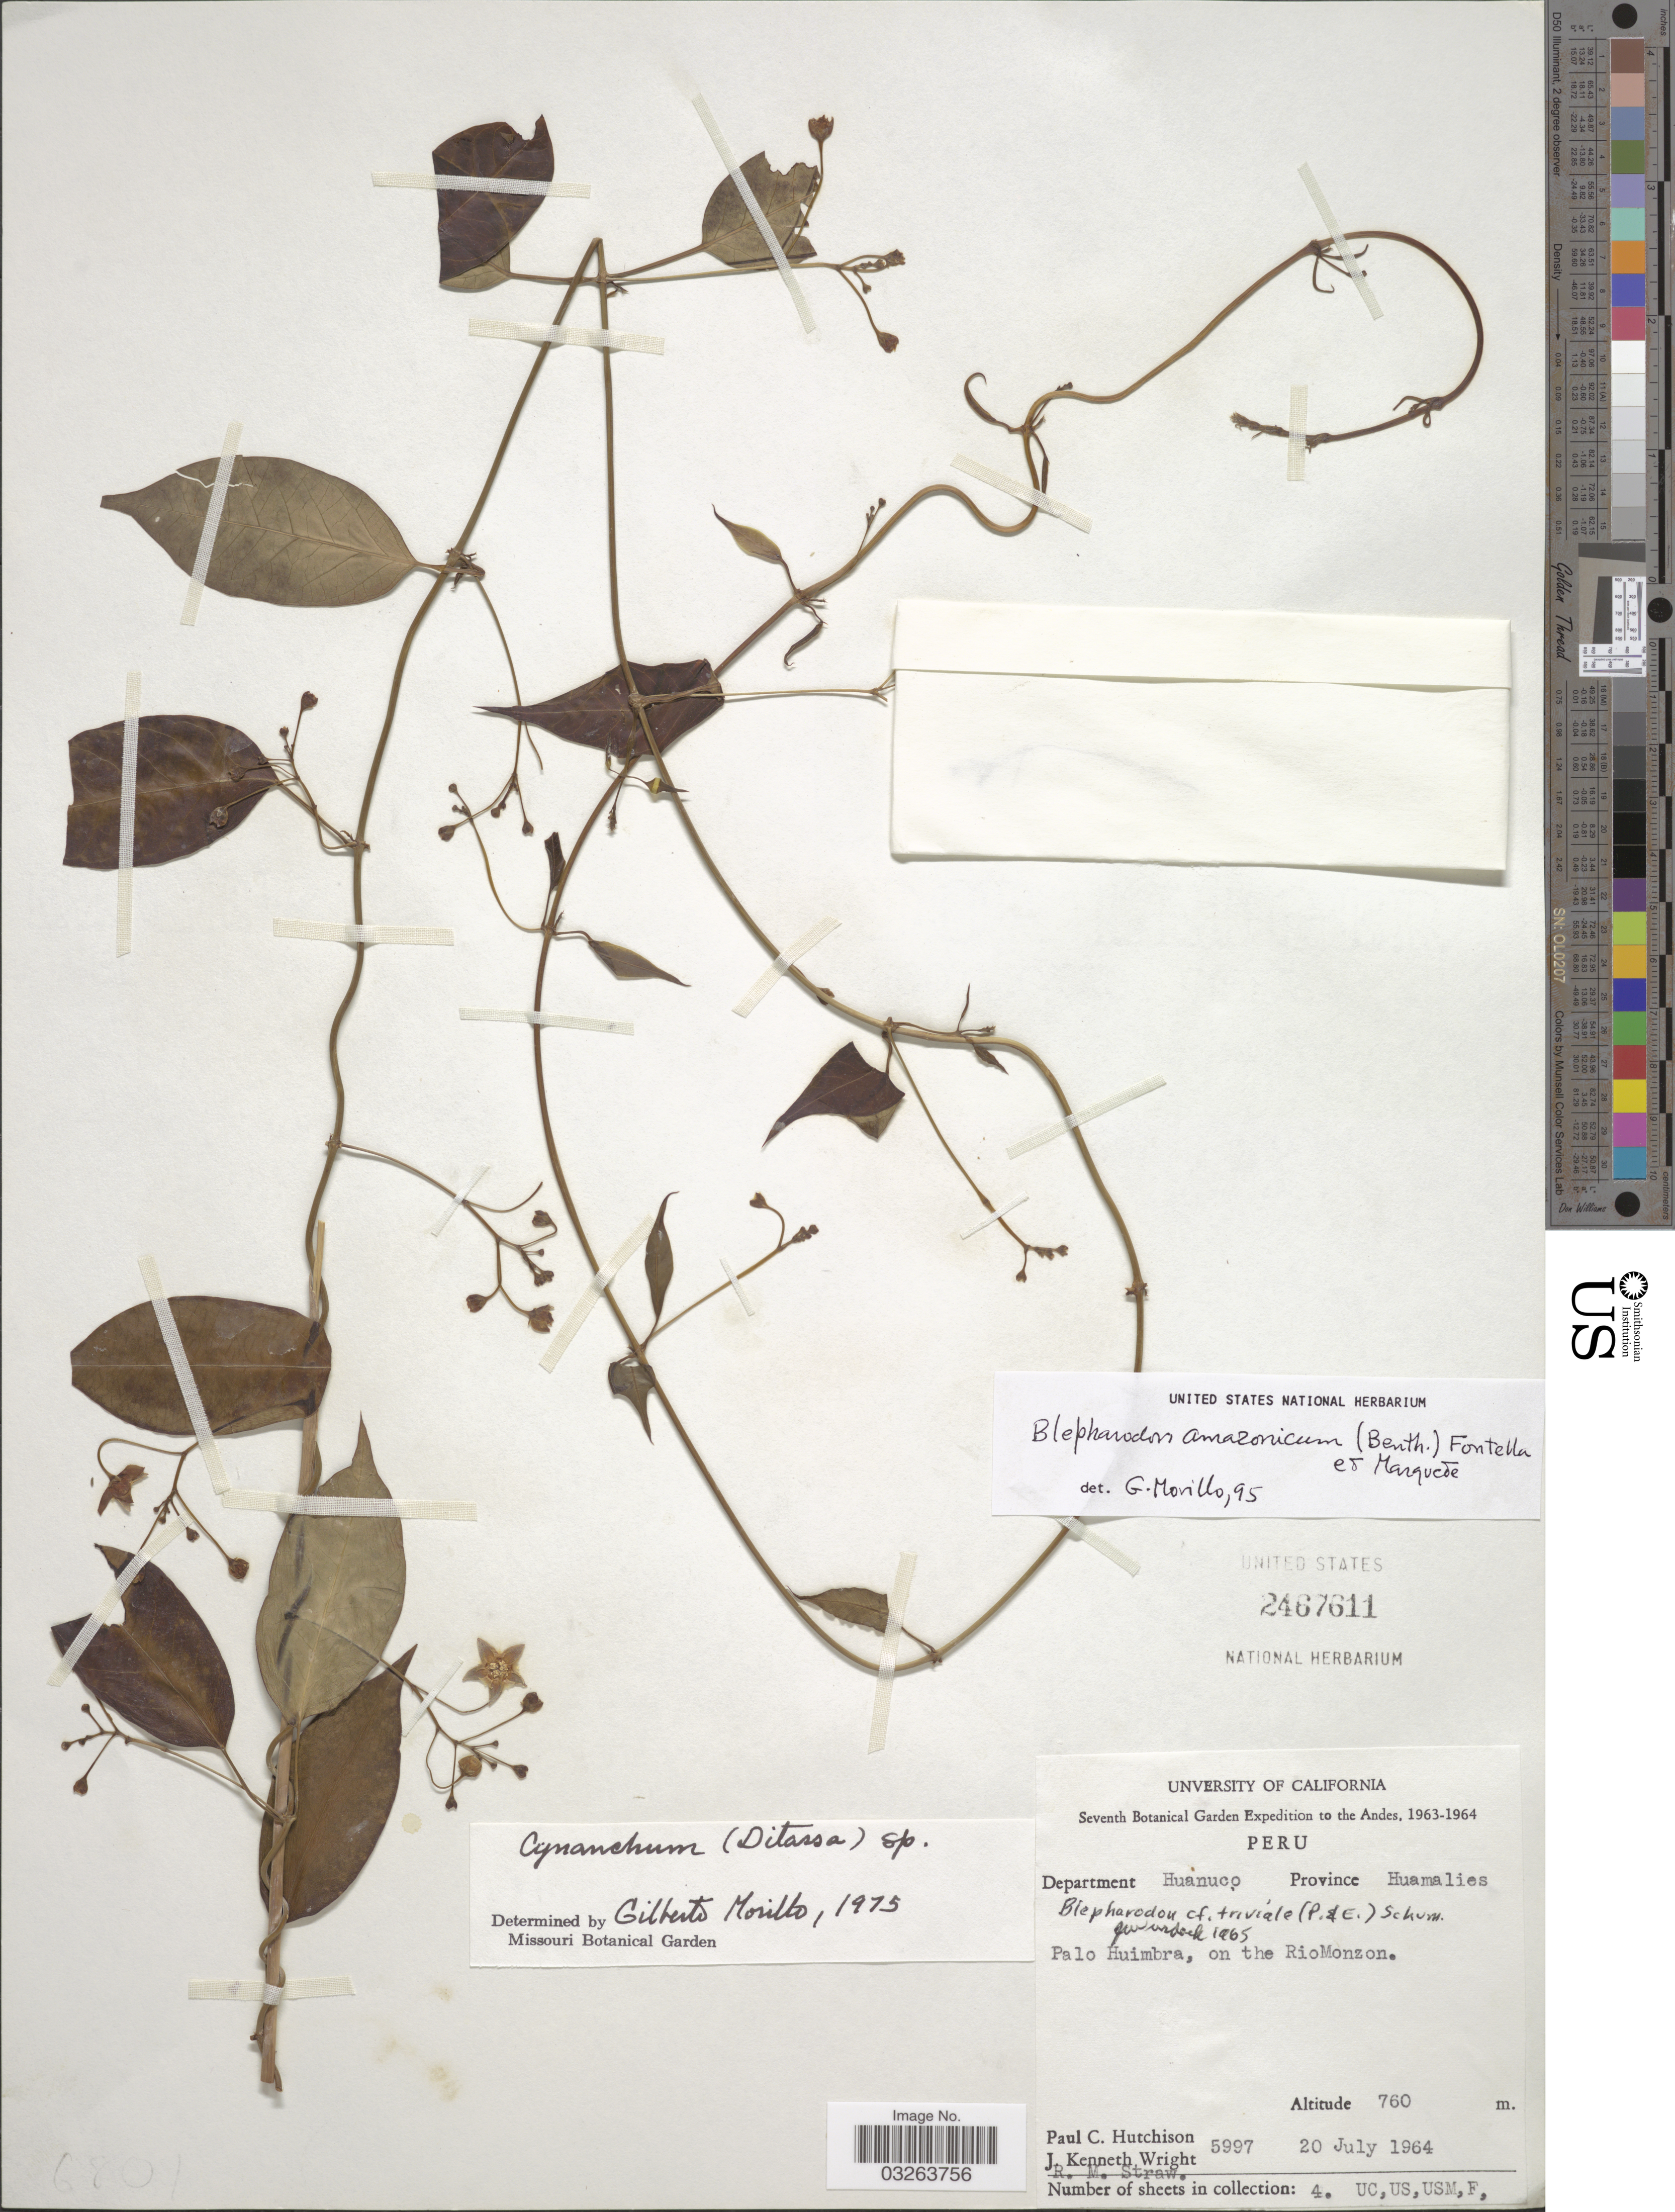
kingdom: Plantae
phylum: Tracheophyta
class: Magnoliopsida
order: Gentianales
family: Apocynaceae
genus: Blepharodon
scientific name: Blepharodon amazonicum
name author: (Benth.) Fontella & Marquete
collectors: P. C. Hutchison, J. K. Wright & R. M. Straw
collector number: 5997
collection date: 1964-07-20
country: Peru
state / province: Huánuco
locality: Andes. Department Huanuco Province Huamalies. Palo Huimbra, on the RioMonzon.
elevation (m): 760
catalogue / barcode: US 2467611